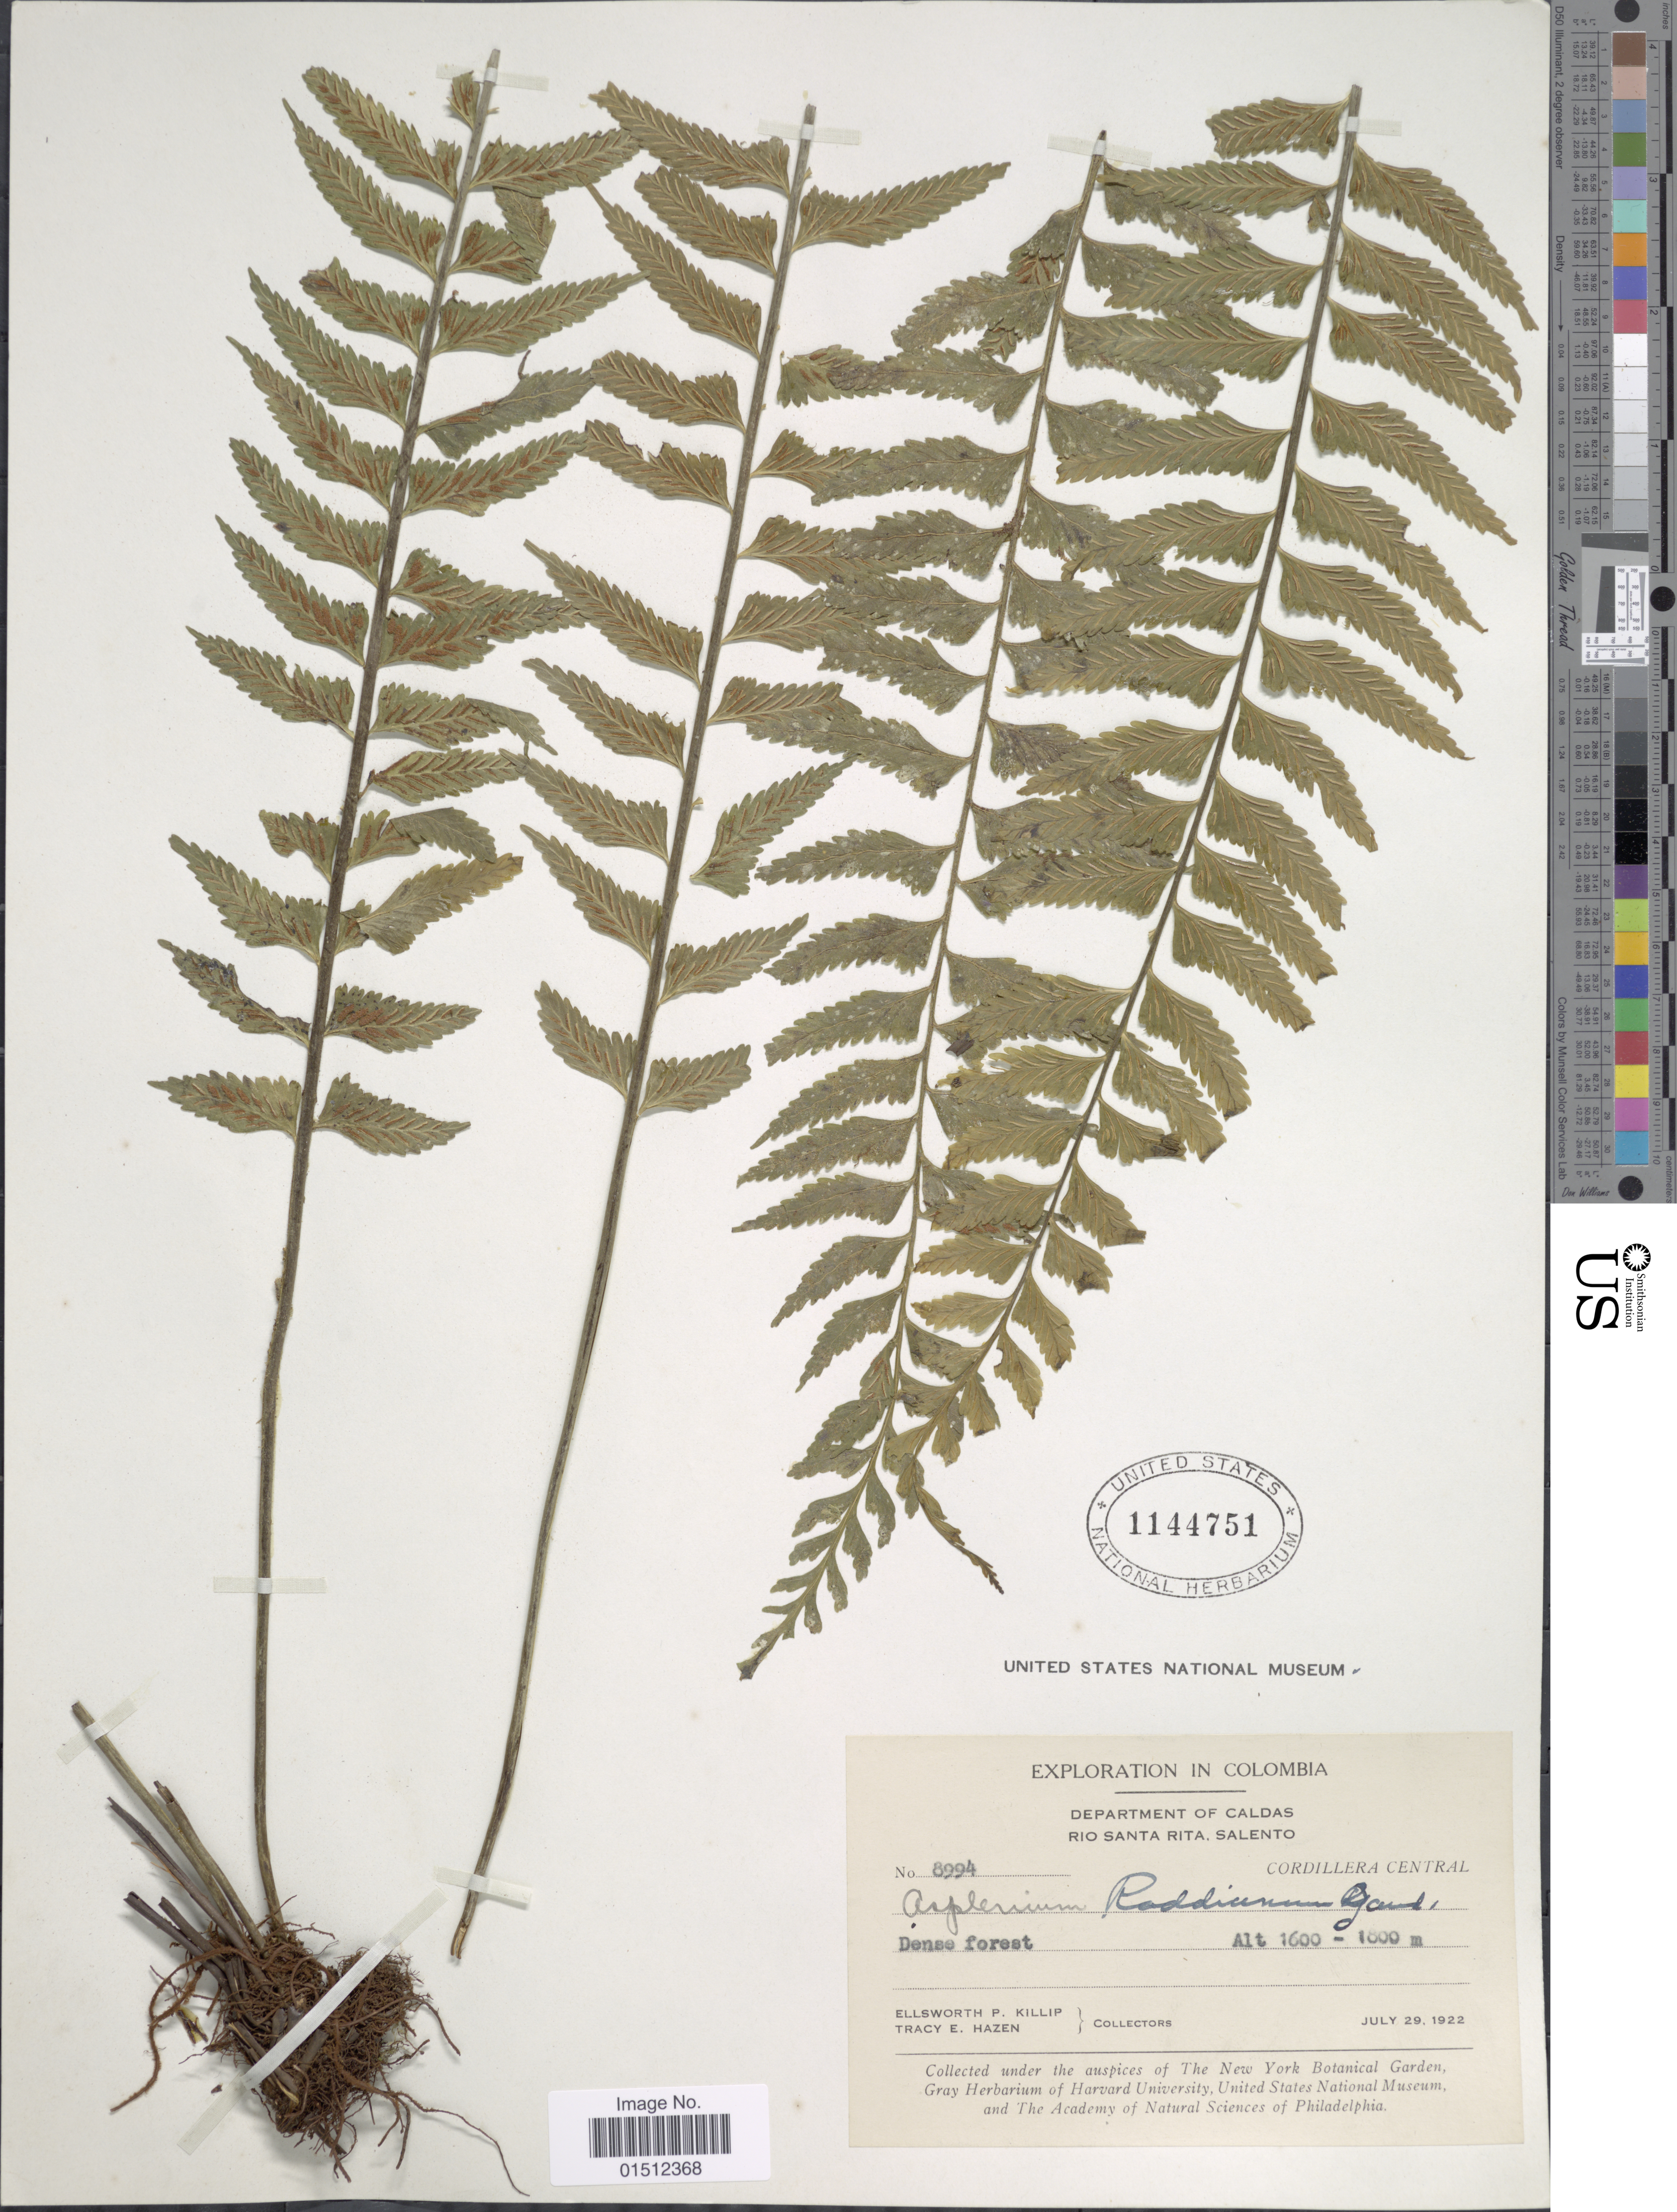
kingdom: Plantae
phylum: Tracheophyta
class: Polypodiopsida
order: Polypodiales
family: Aspleniaceae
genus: Asplenium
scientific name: Asplenium raddianum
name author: Gaudich.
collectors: E. P. Killip & T. E. Hazen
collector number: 8994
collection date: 1922-07-29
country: Colombia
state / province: Caldas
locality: Colombia, Department of Caldas, Rio Santa Rita, Salento.Cordillera Central.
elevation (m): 1600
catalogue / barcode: US 1144751